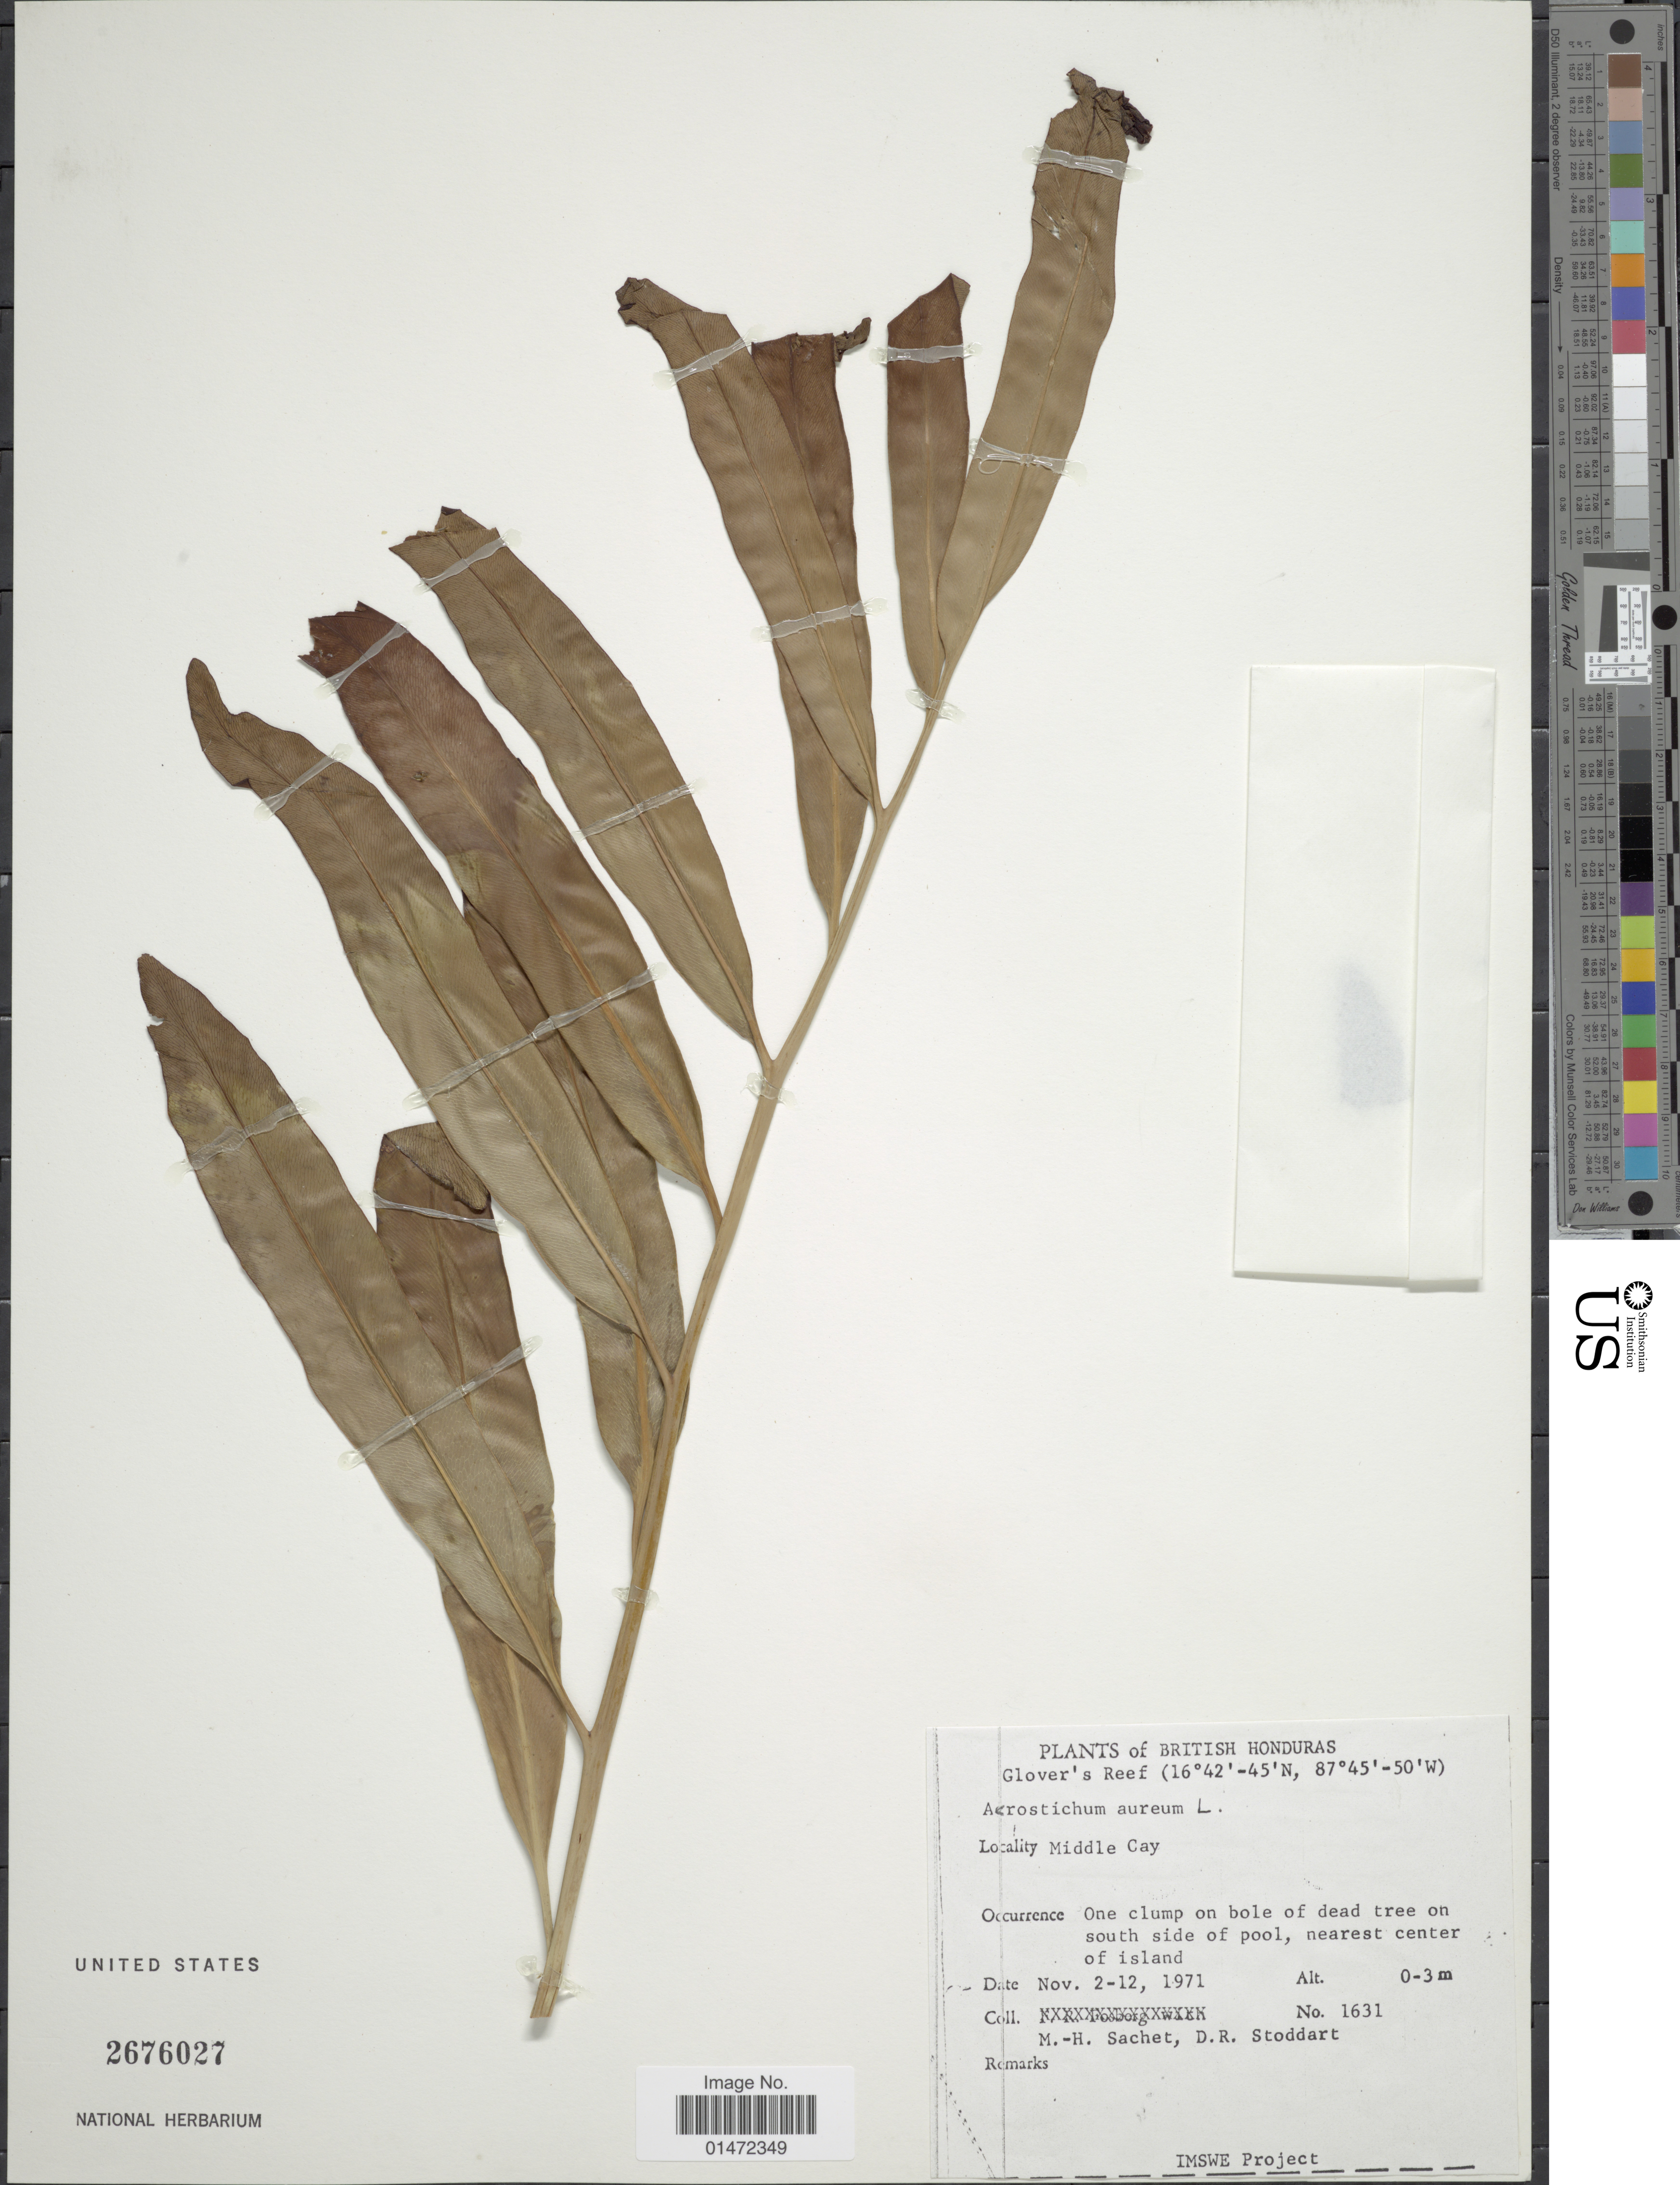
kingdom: Plantae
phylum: Tracheophyta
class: Polypodiopsida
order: Polypodiales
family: Pteridaceae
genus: Acrostichum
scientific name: Acrostichum aureum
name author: L.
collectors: M.-H. Sachet & D. R. Stoddart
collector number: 1631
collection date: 1971-11-02/1971-11-12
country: Belize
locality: British Honduras. Glover's Reef. Middle Cay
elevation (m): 0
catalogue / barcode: US 2676027